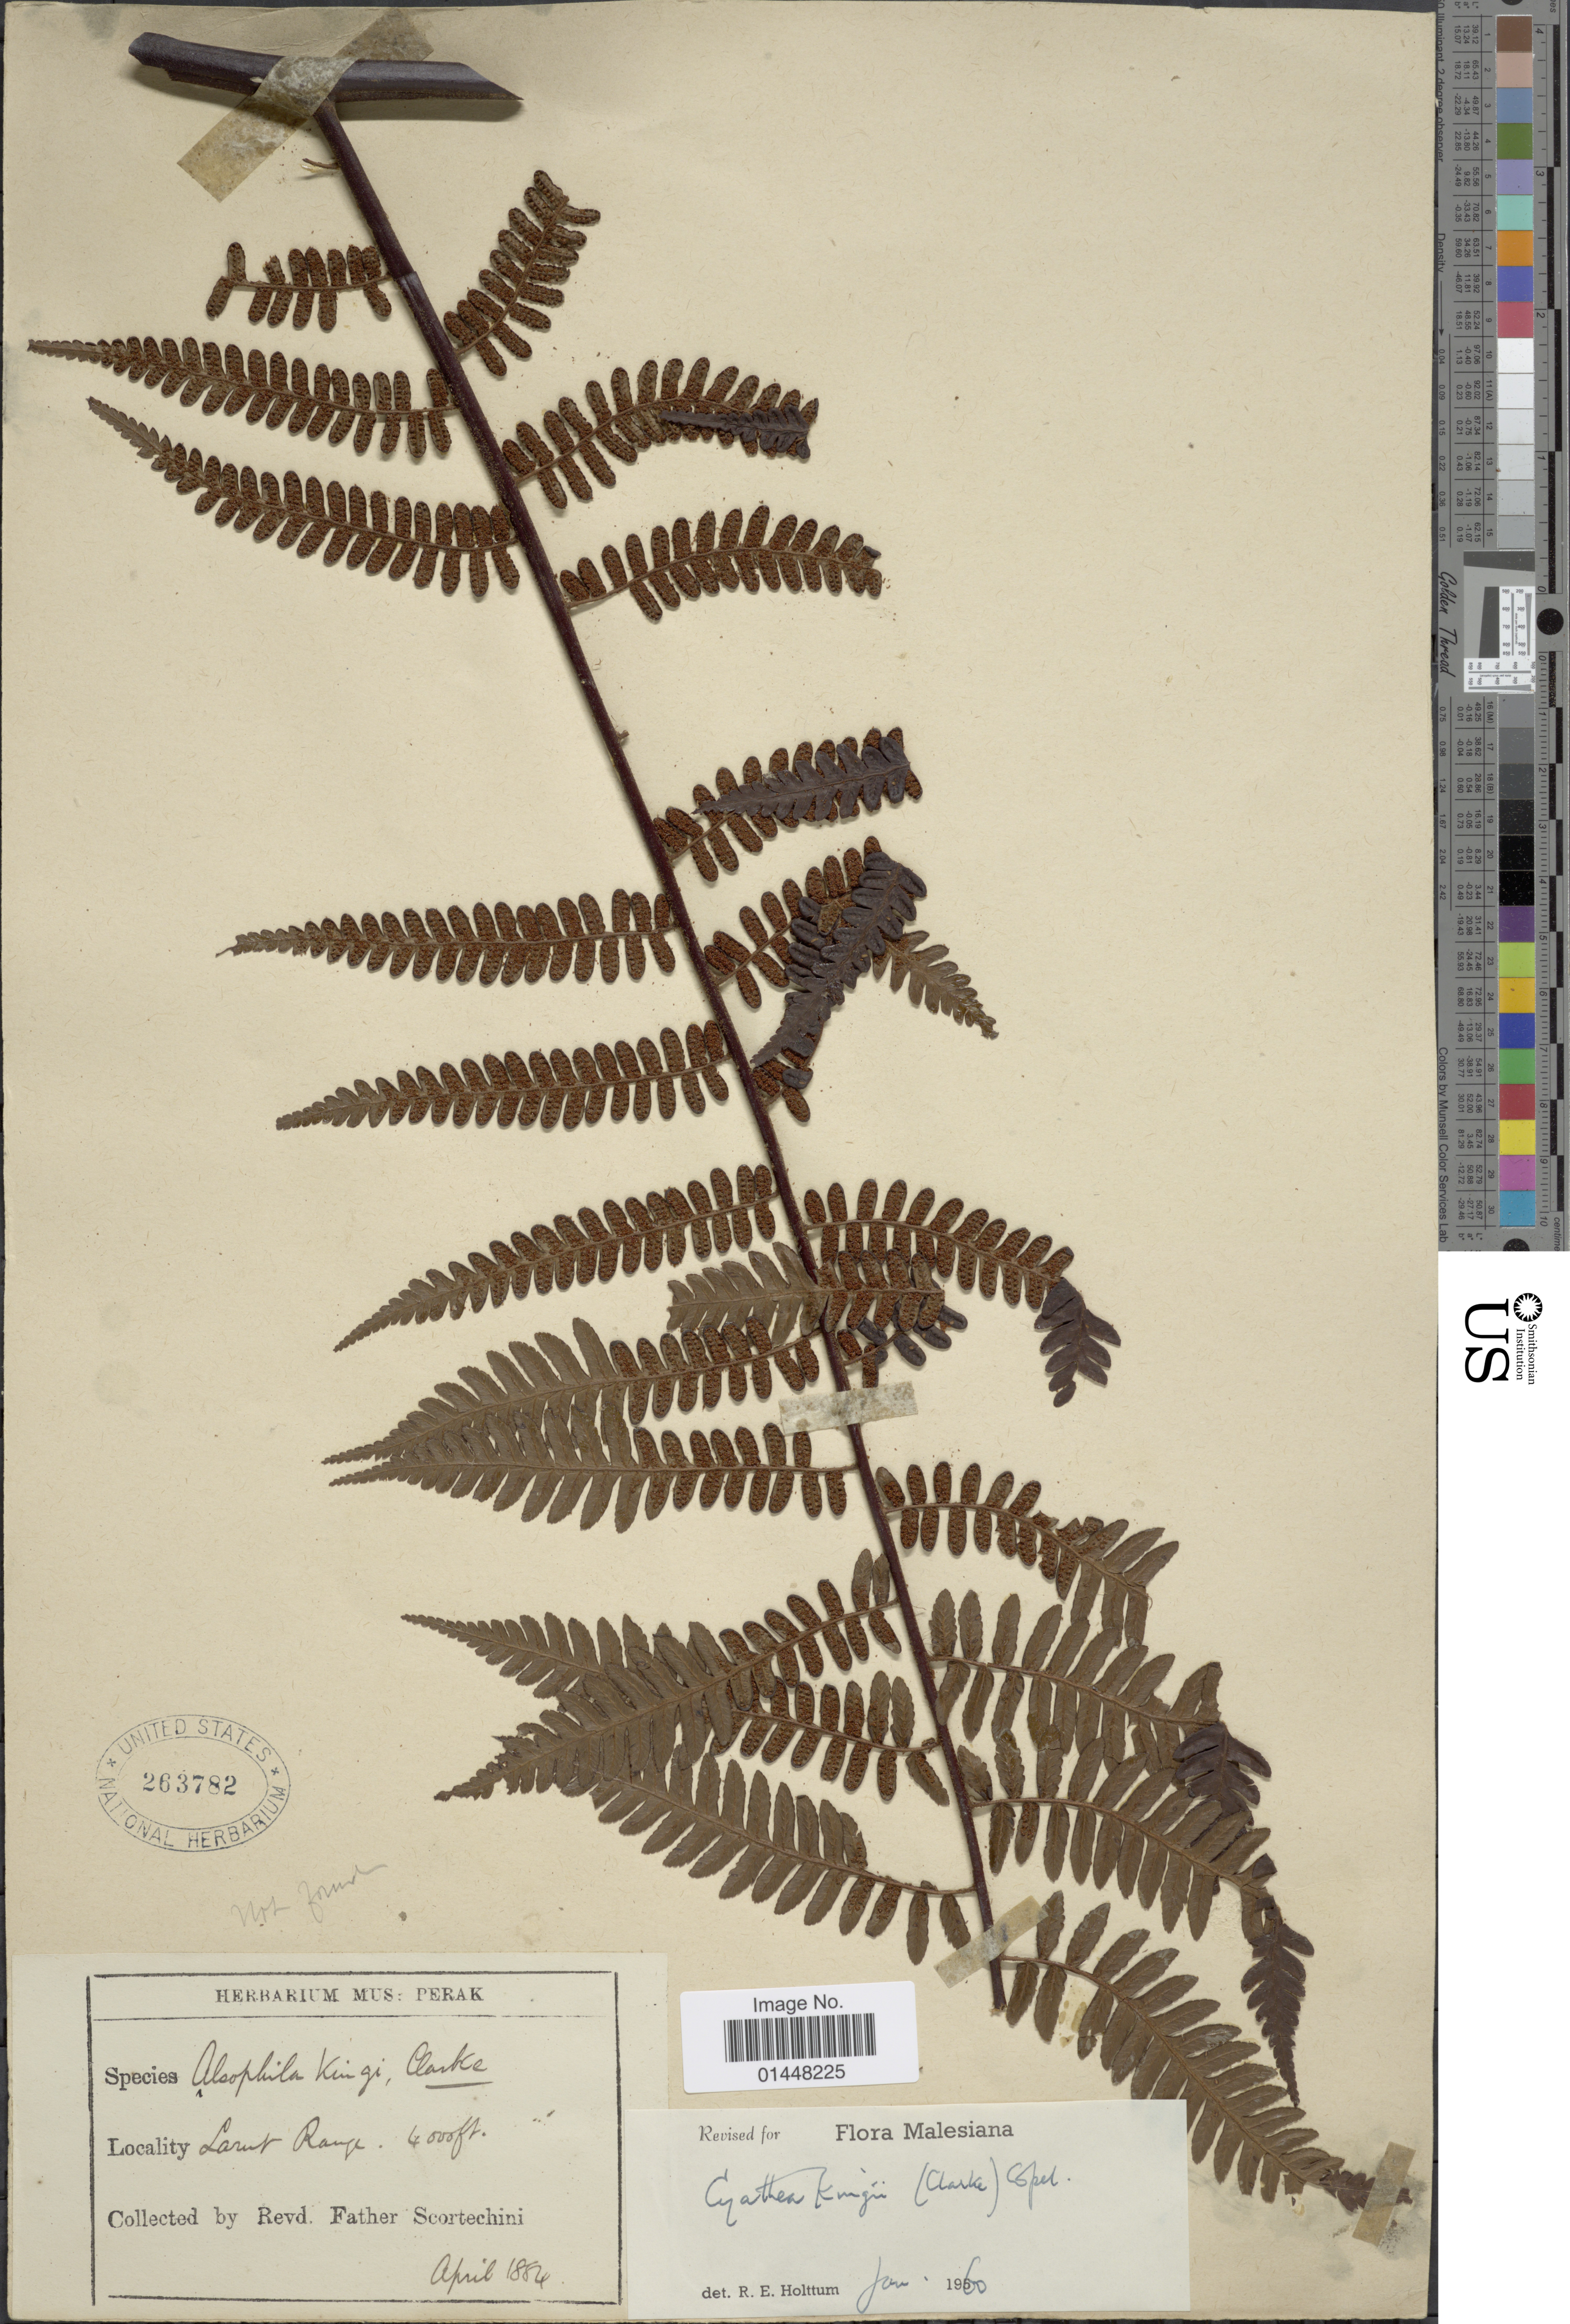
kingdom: Plantae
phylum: Tracheophyta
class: Polypodiopsida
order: Cyatheales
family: Cyatheaceae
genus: Gymnosphaera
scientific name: Gymnosphaera kingii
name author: (Clarke) Copel.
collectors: Fr. Scortechini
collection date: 1884-04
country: Malaysia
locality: Malesiana. Larut Range [interpreted]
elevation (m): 1219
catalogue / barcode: US 263782